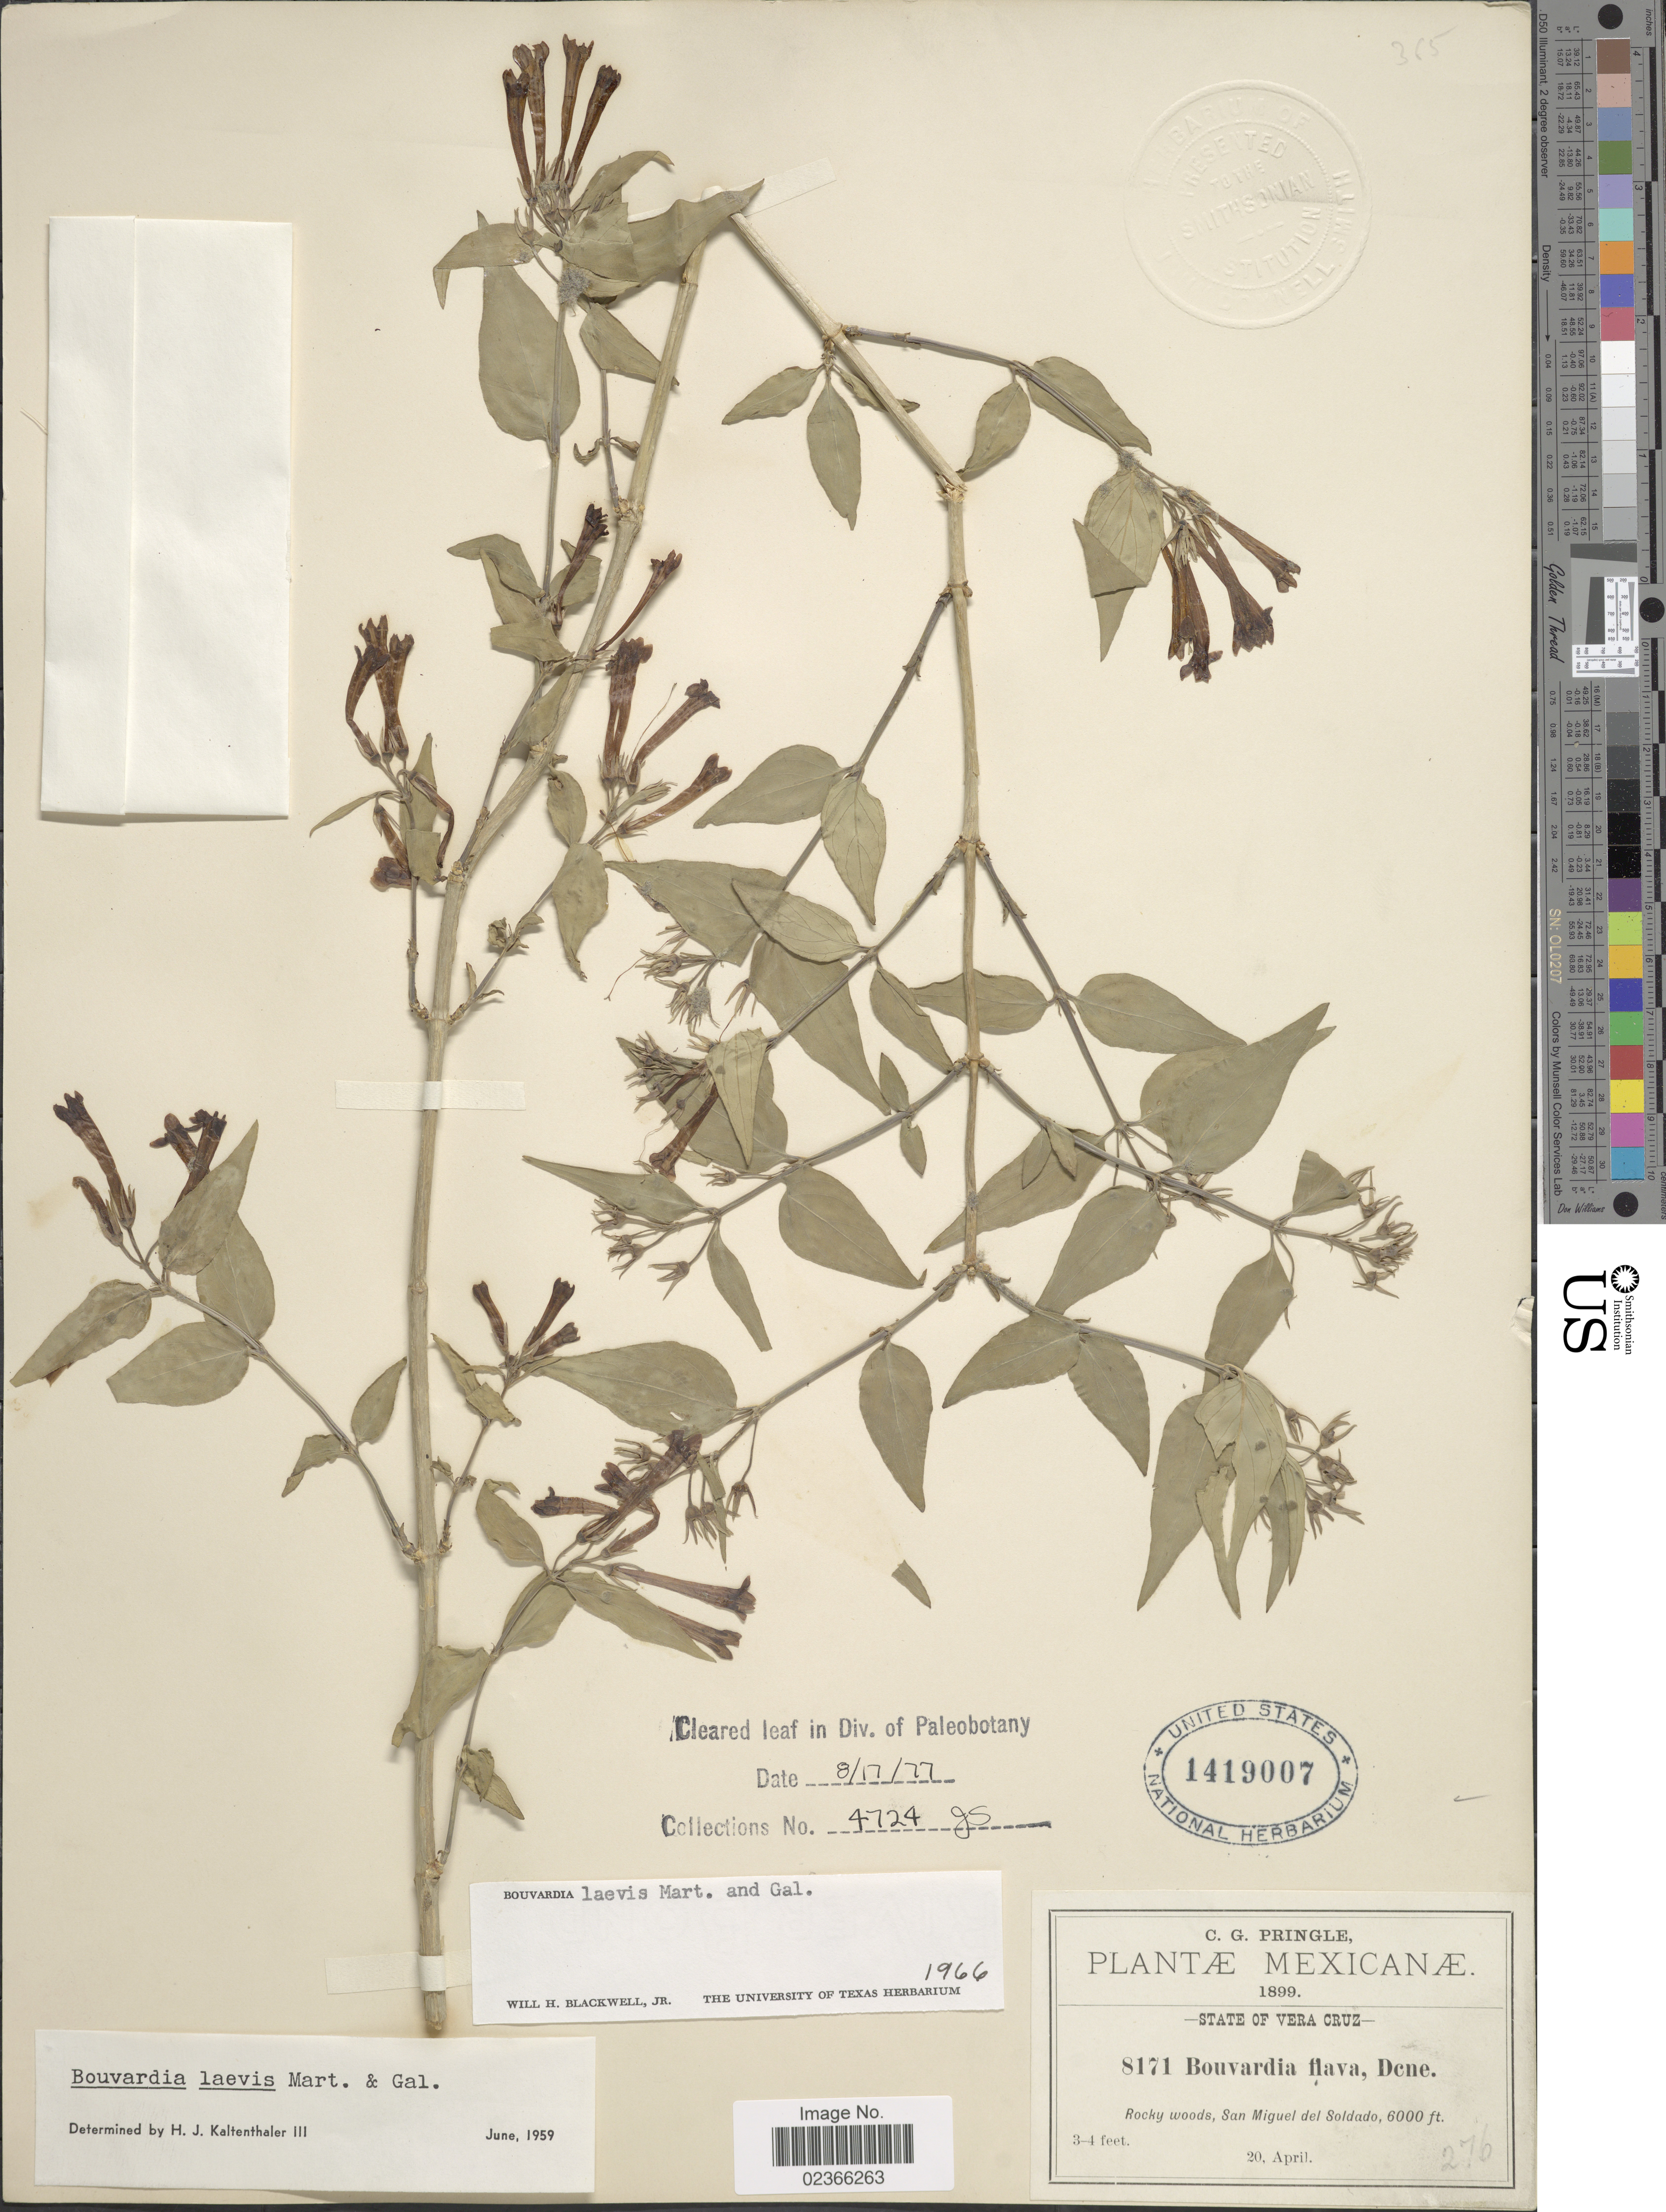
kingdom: Plantae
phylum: Tracheophyta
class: Magnoliopsida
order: Gentianales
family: Rubiaceae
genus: Bouvardia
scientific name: Bouvardia laevis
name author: M. Martens & Galeotti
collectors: C. G. Pringle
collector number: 8171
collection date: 1899-04-20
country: Mexico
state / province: Veracruz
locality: Rocky woods, San Miguel del Soldado. State of Ver Cruz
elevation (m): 1829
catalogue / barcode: US 1419007